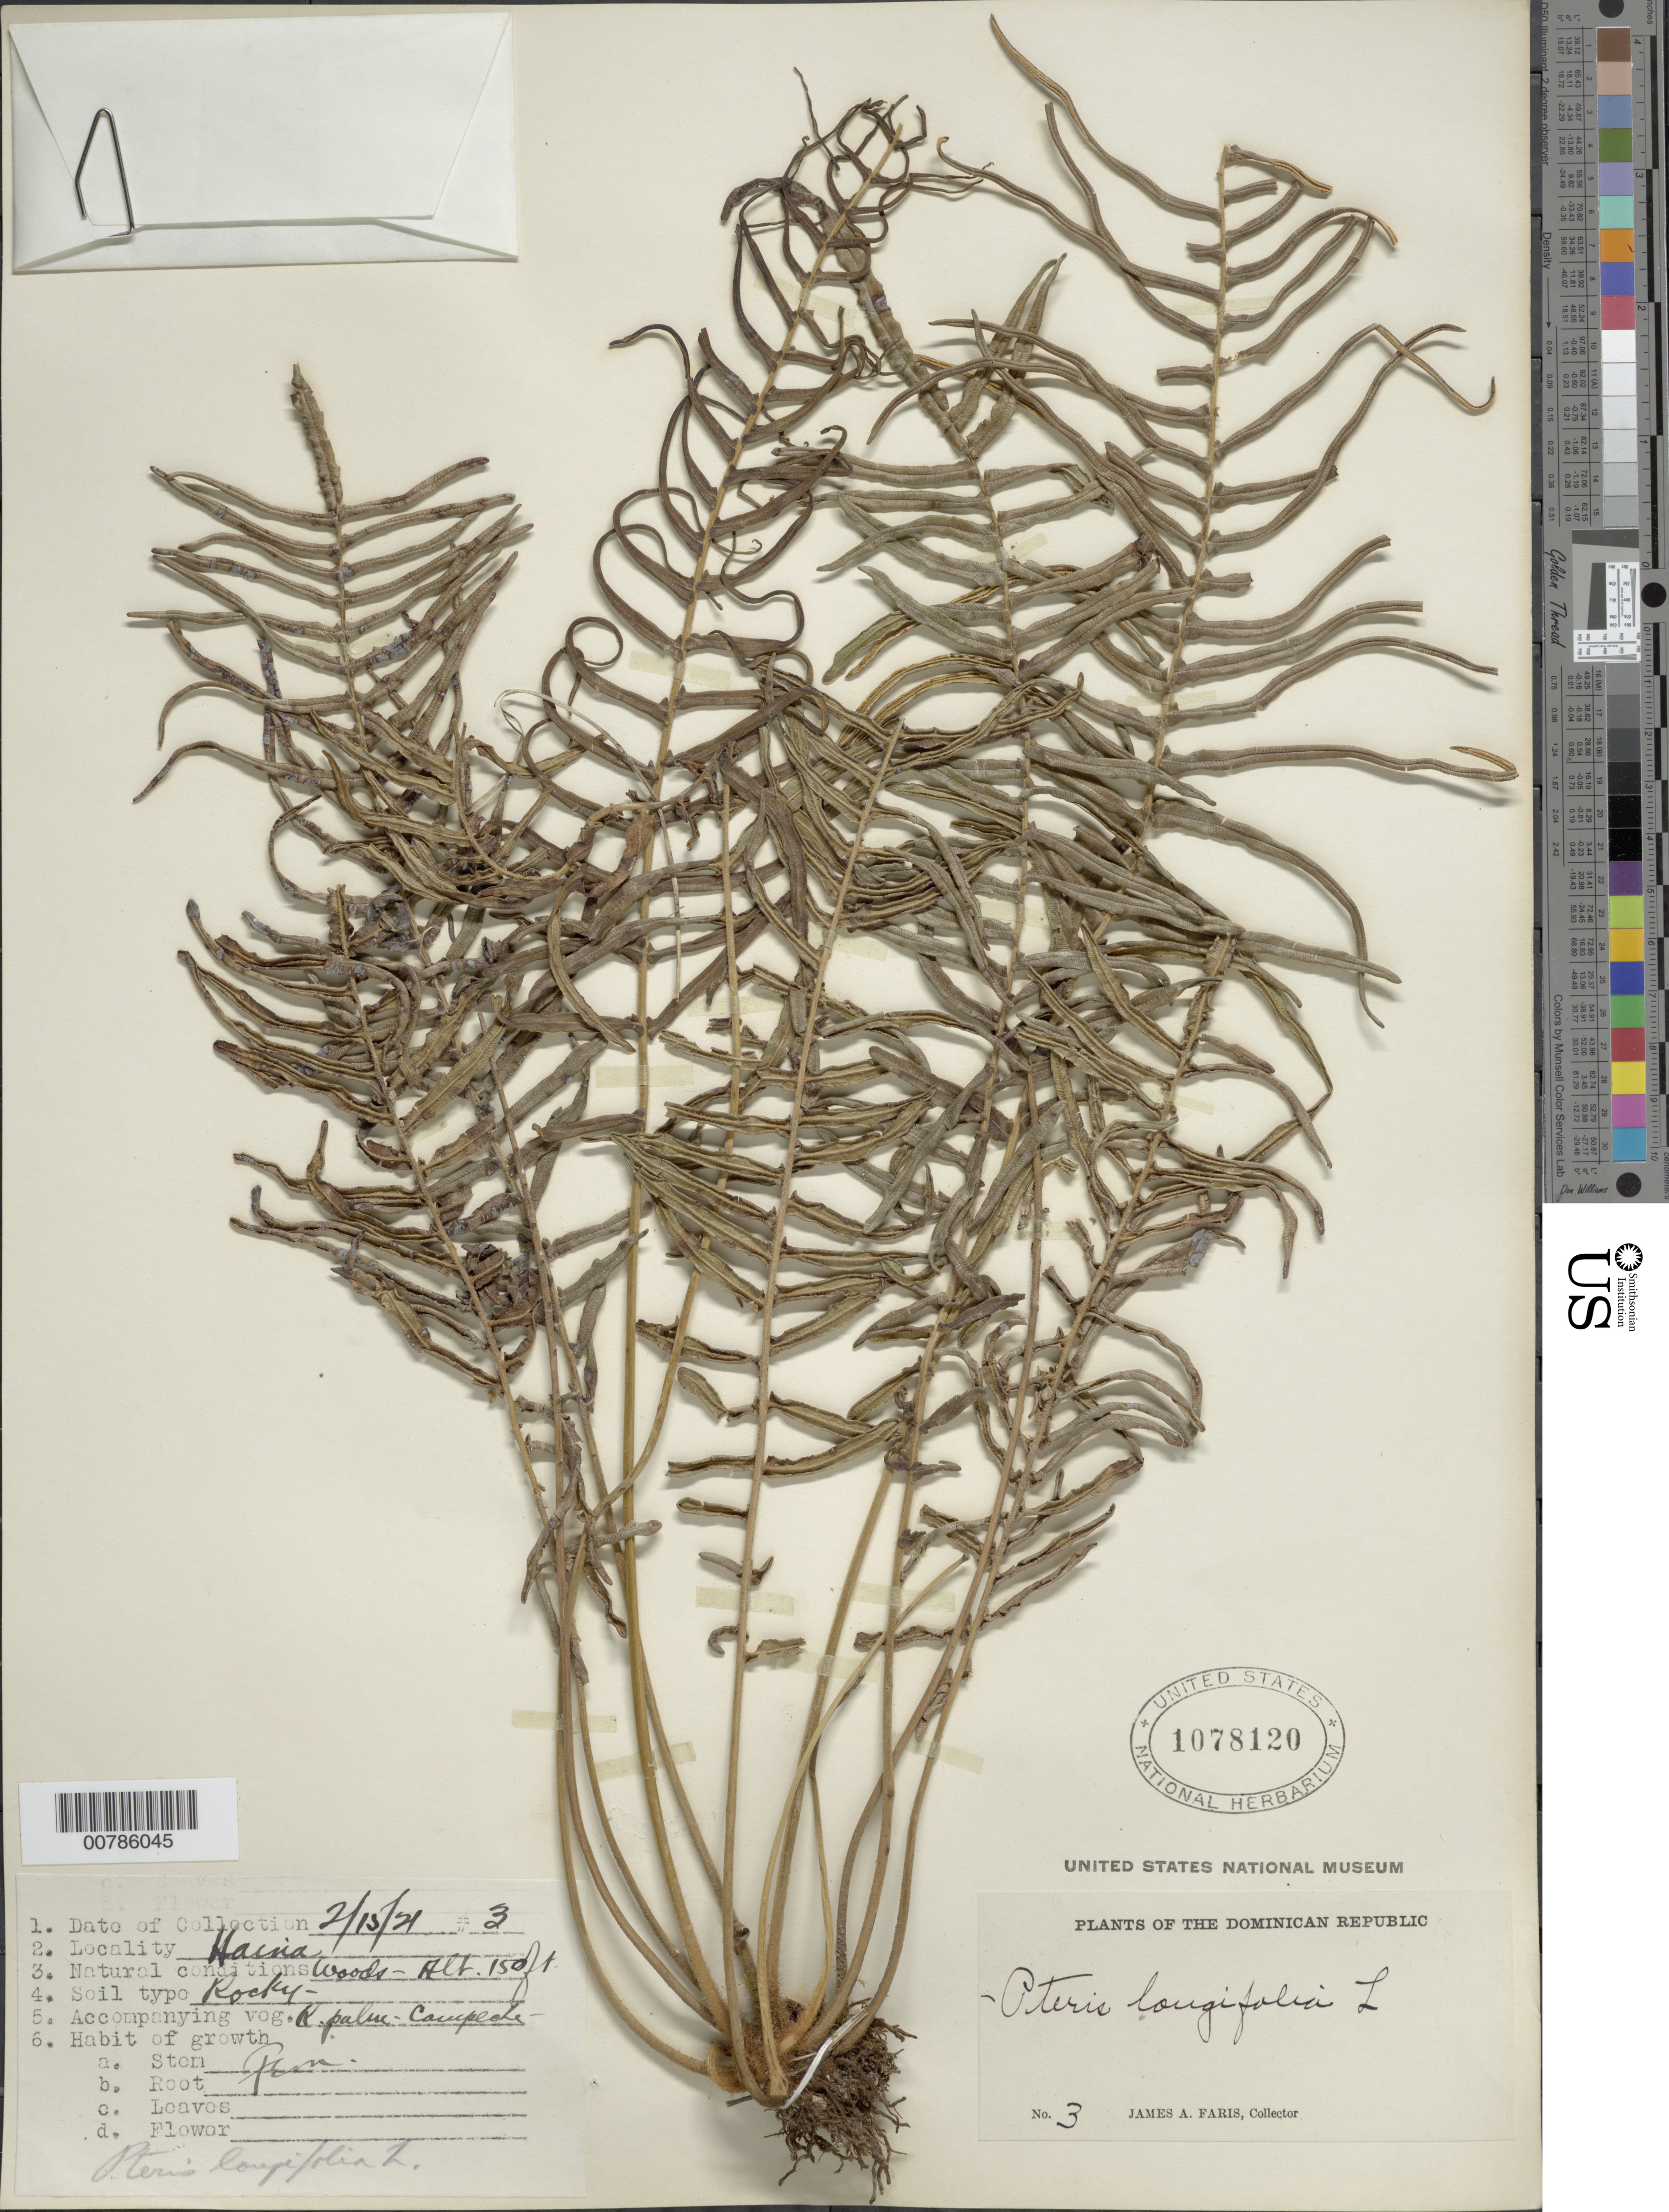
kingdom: Plantae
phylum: Tracheophyta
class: Polypodiopsida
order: Polypodiales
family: Pteridaceae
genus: Pteris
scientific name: Pteris longifolia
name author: L.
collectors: J. Faris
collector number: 3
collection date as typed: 15 Feb 1910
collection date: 1910-02-15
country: Dominican Republic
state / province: San Cristóbal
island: Hispaniola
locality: Haina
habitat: Woods, alt. 150 ft.; rocky soil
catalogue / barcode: US 1078120